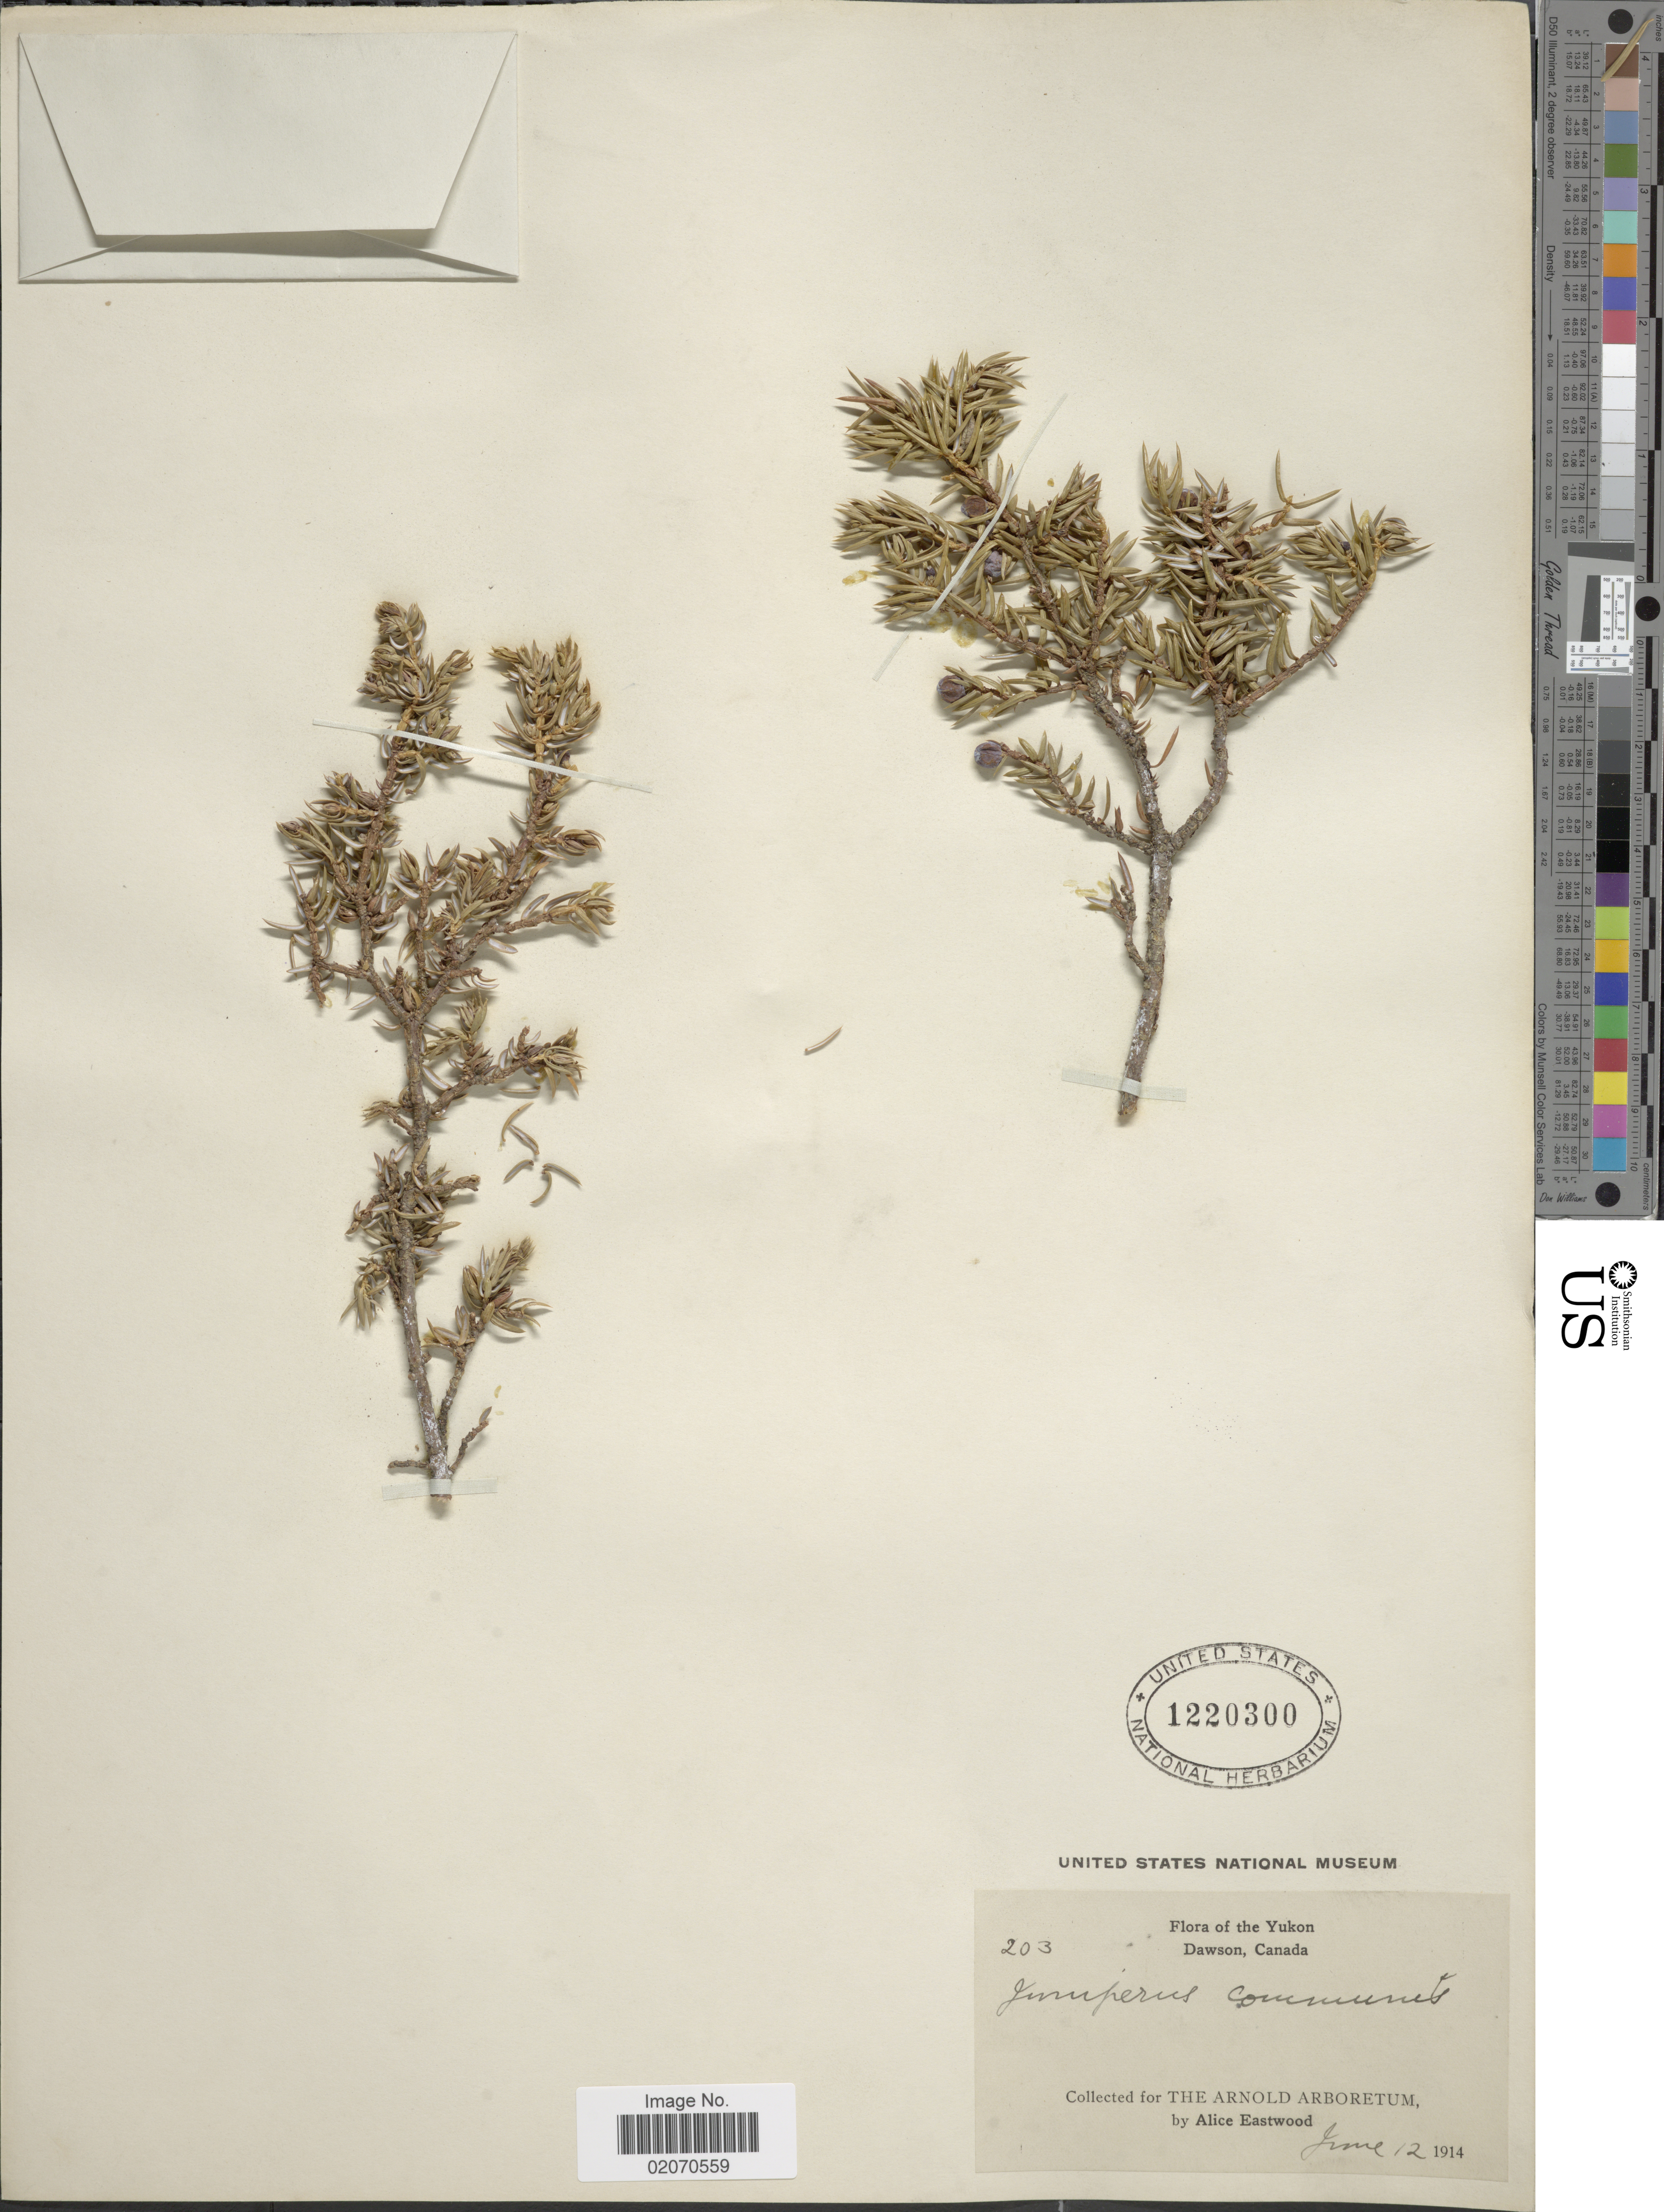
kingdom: Plantae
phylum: Tracheophyta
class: Pinopsida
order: Pinales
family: Cupressaceae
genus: Juniperus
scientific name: Juniperus communis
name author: L.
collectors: A. Eastwood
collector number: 203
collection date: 1914-06-12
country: Canada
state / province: Yukon Territory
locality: Dawson, Yukon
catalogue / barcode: US 1220300